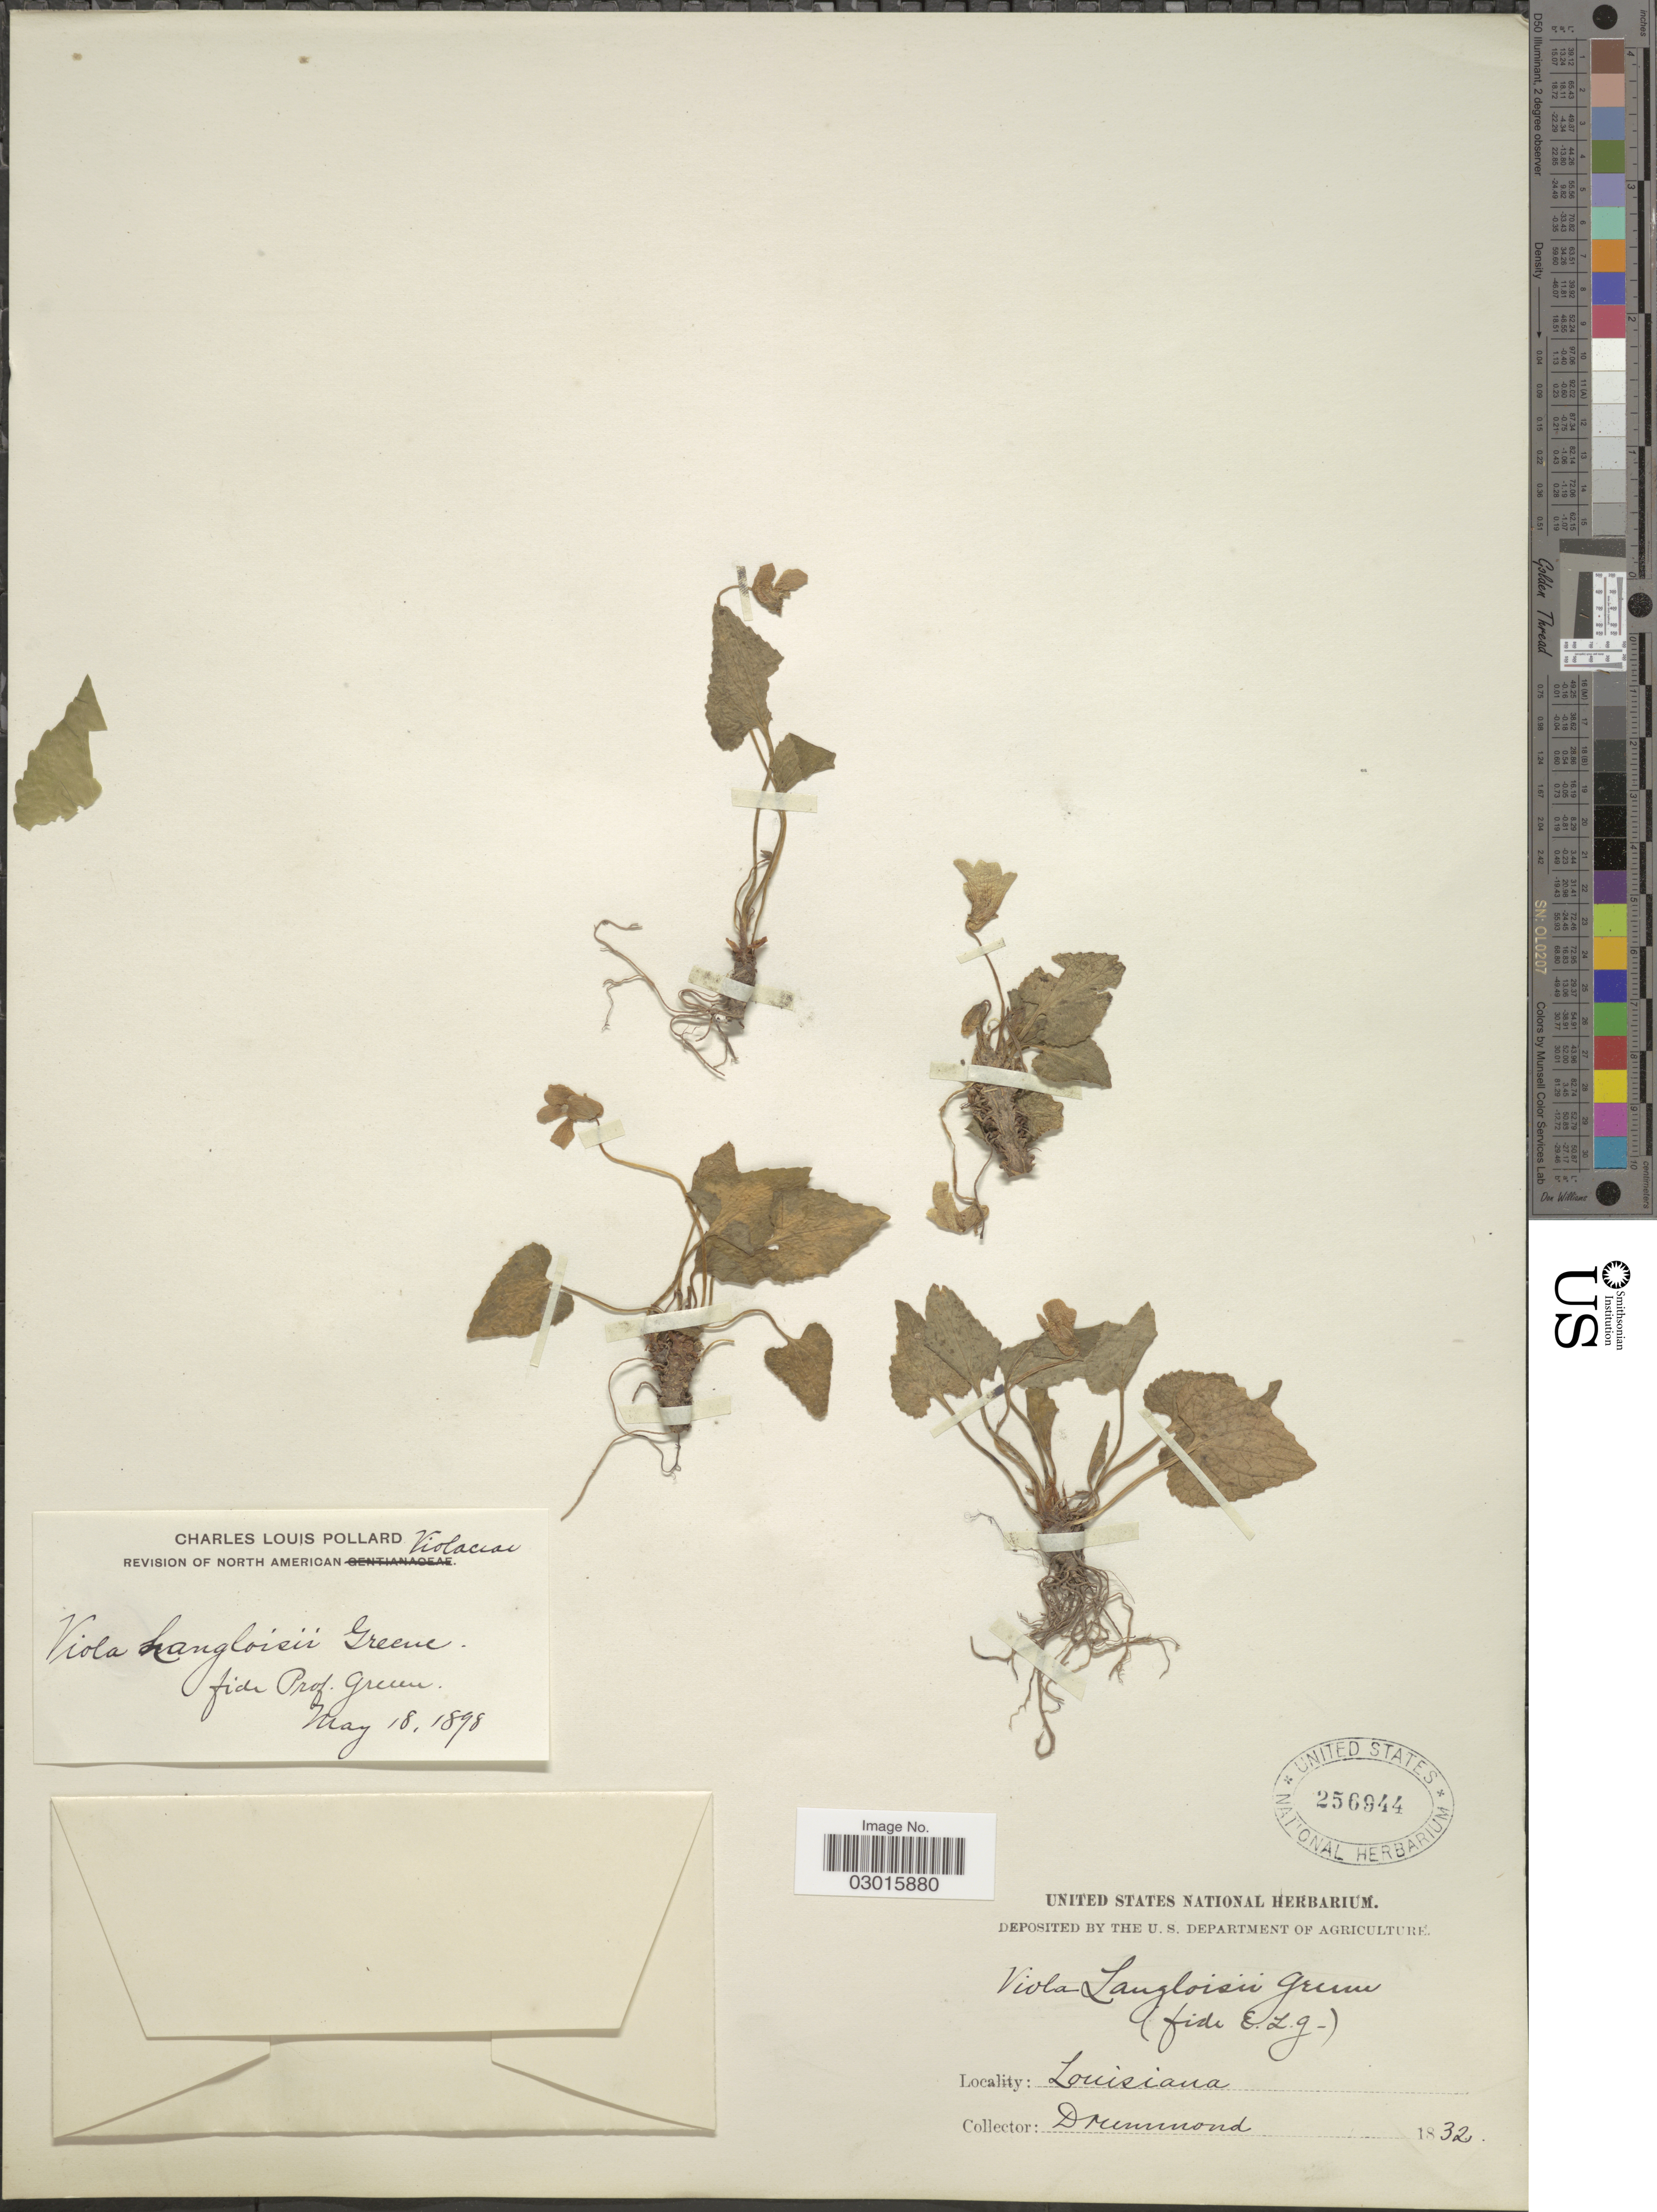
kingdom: Plantae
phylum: Tracheophyta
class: Magnoliopsida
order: Malpighiales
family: Violaceae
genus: Viola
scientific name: Viola langloisii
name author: Greene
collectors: -. Drummond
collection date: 1832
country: United States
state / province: Louisiana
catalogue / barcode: US 256944